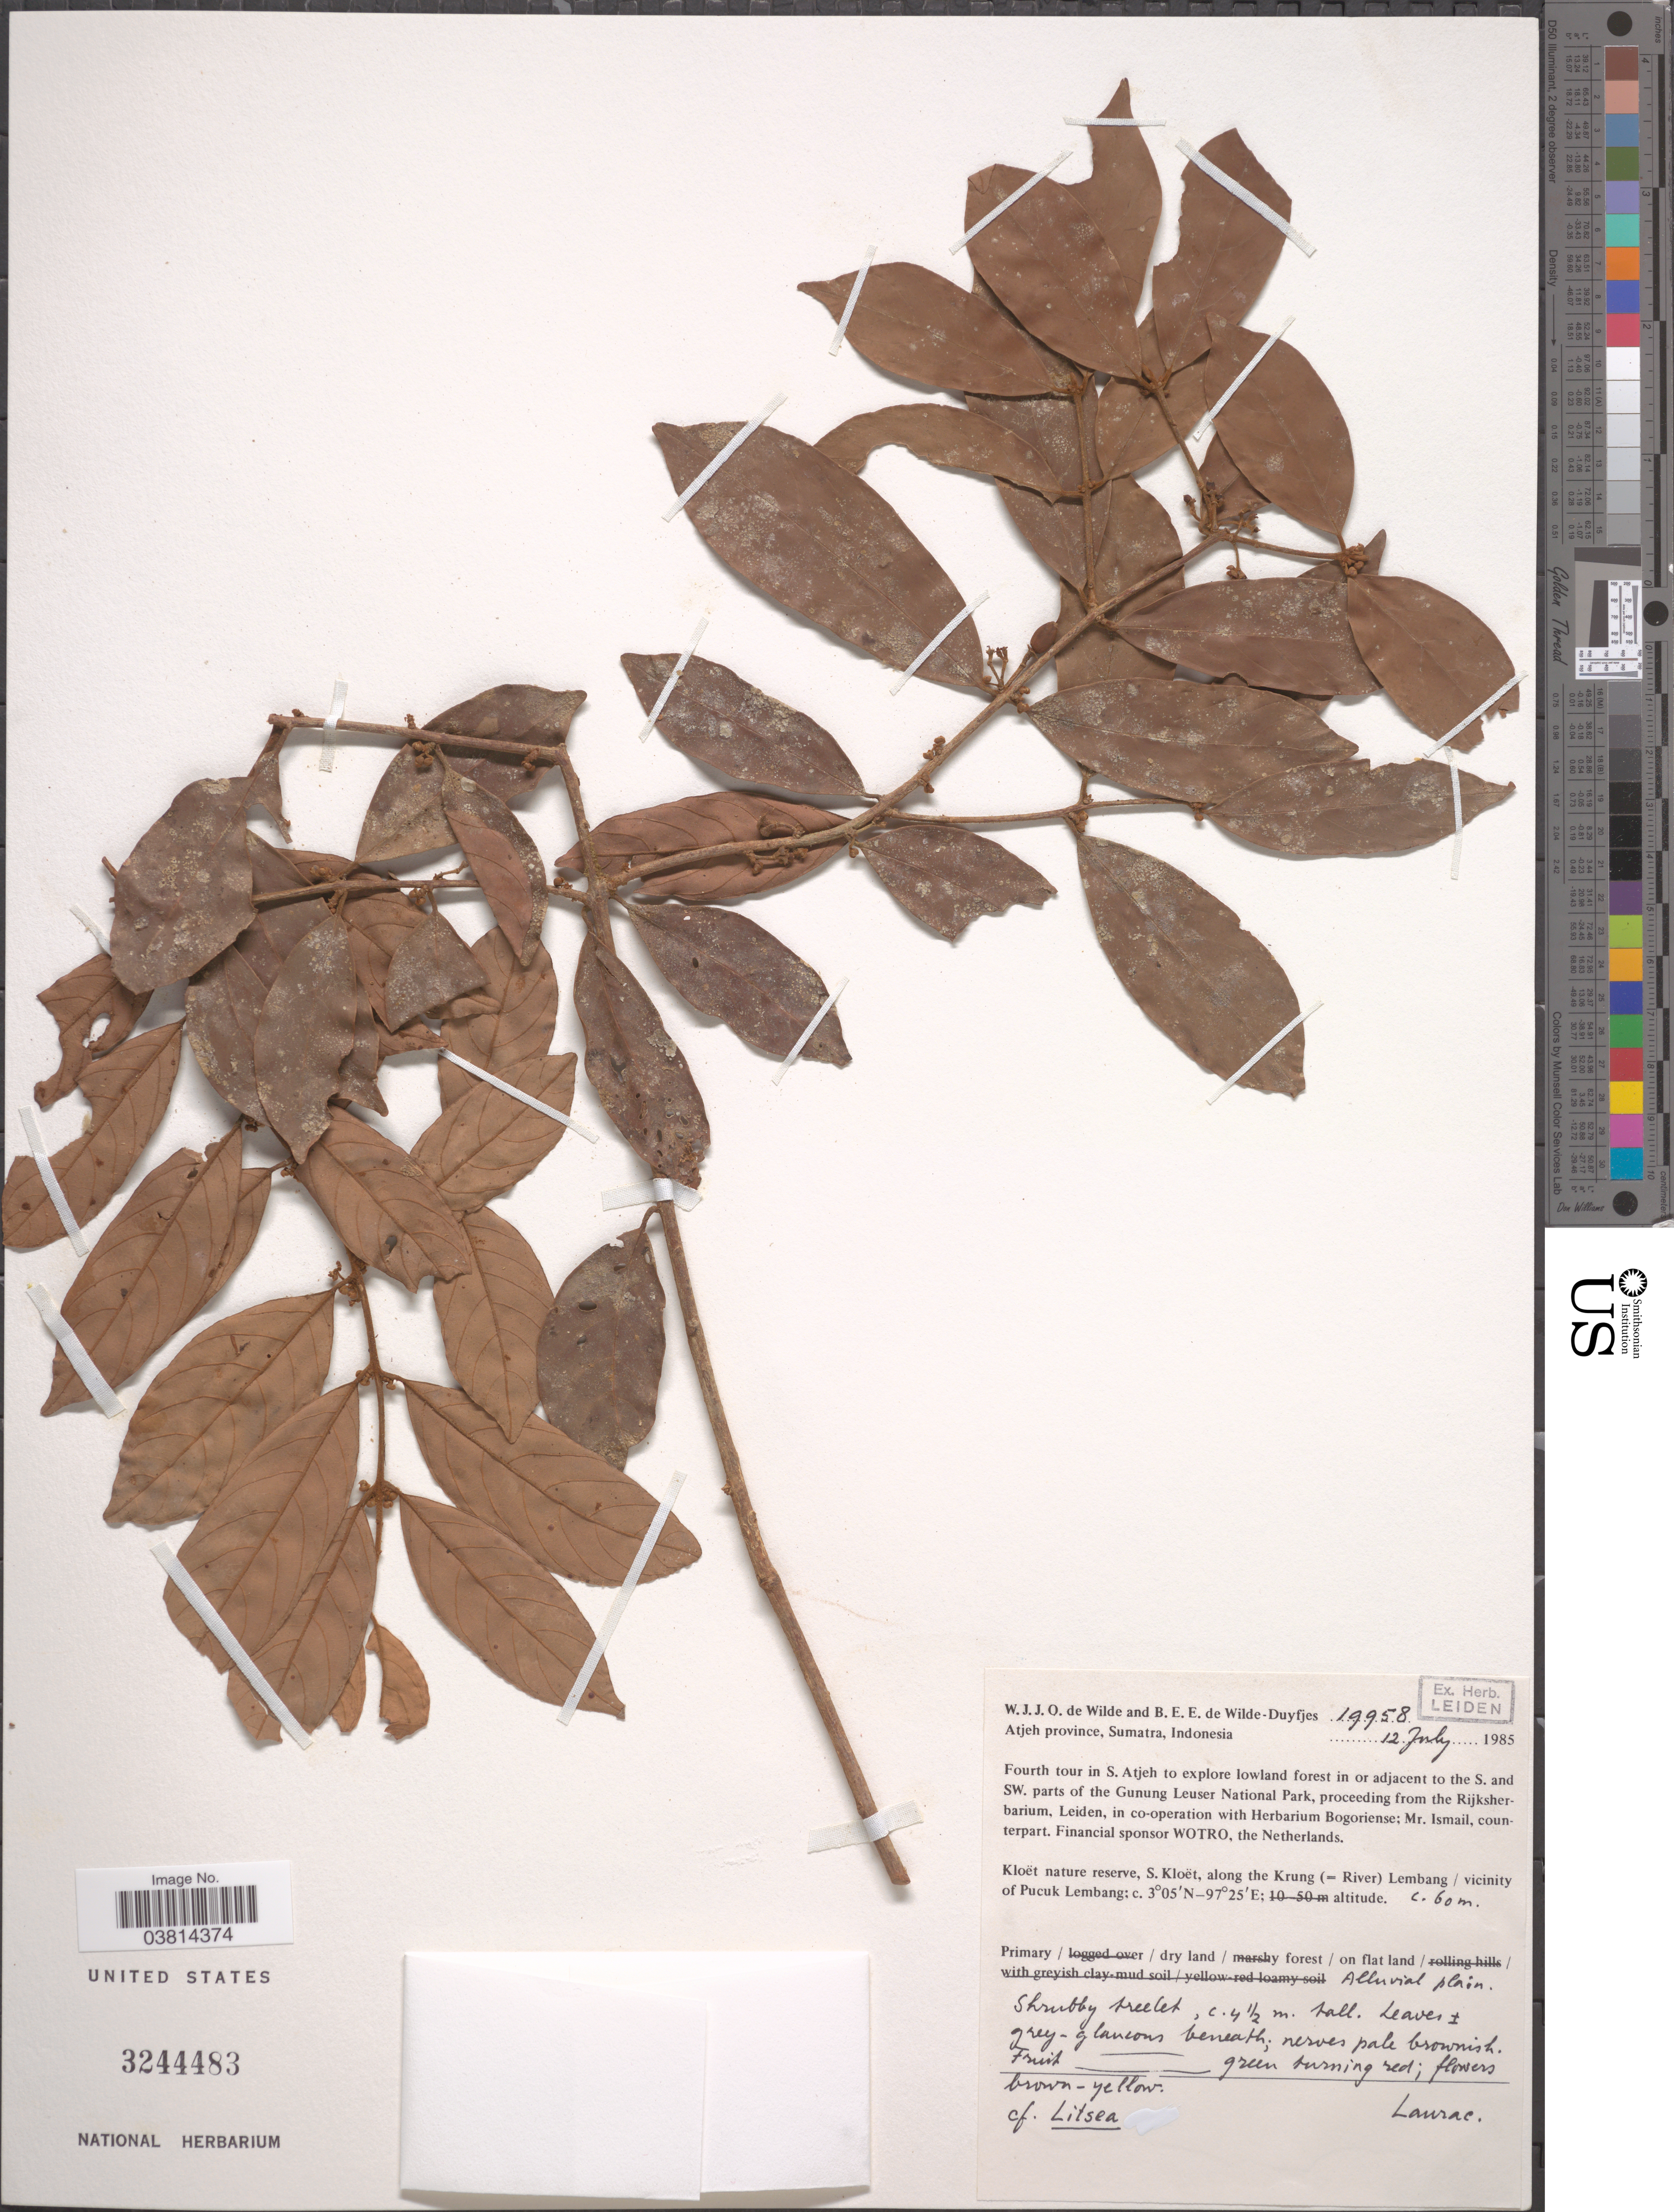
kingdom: Plantae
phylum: Tracheophyta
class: Magnoliopsida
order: Laurales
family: Lauraceae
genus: Litsea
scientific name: Litsea sp.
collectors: W. J. de Wilde & B. E. de Wilde-Duyfjes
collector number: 19958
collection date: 1985-07-12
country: Indonesia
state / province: Sumatra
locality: Atjeh province. Fourth tour in S. Atjeh to explore lowland forest in or adjacent to the S. and SW. parts of the Gunung Leuser National Park. Kloët nature reserve, S.Kloët, along the Krung ( = River) Lembang / vicinity of Pucuk Lembang.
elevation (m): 60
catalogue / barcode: US 3244483